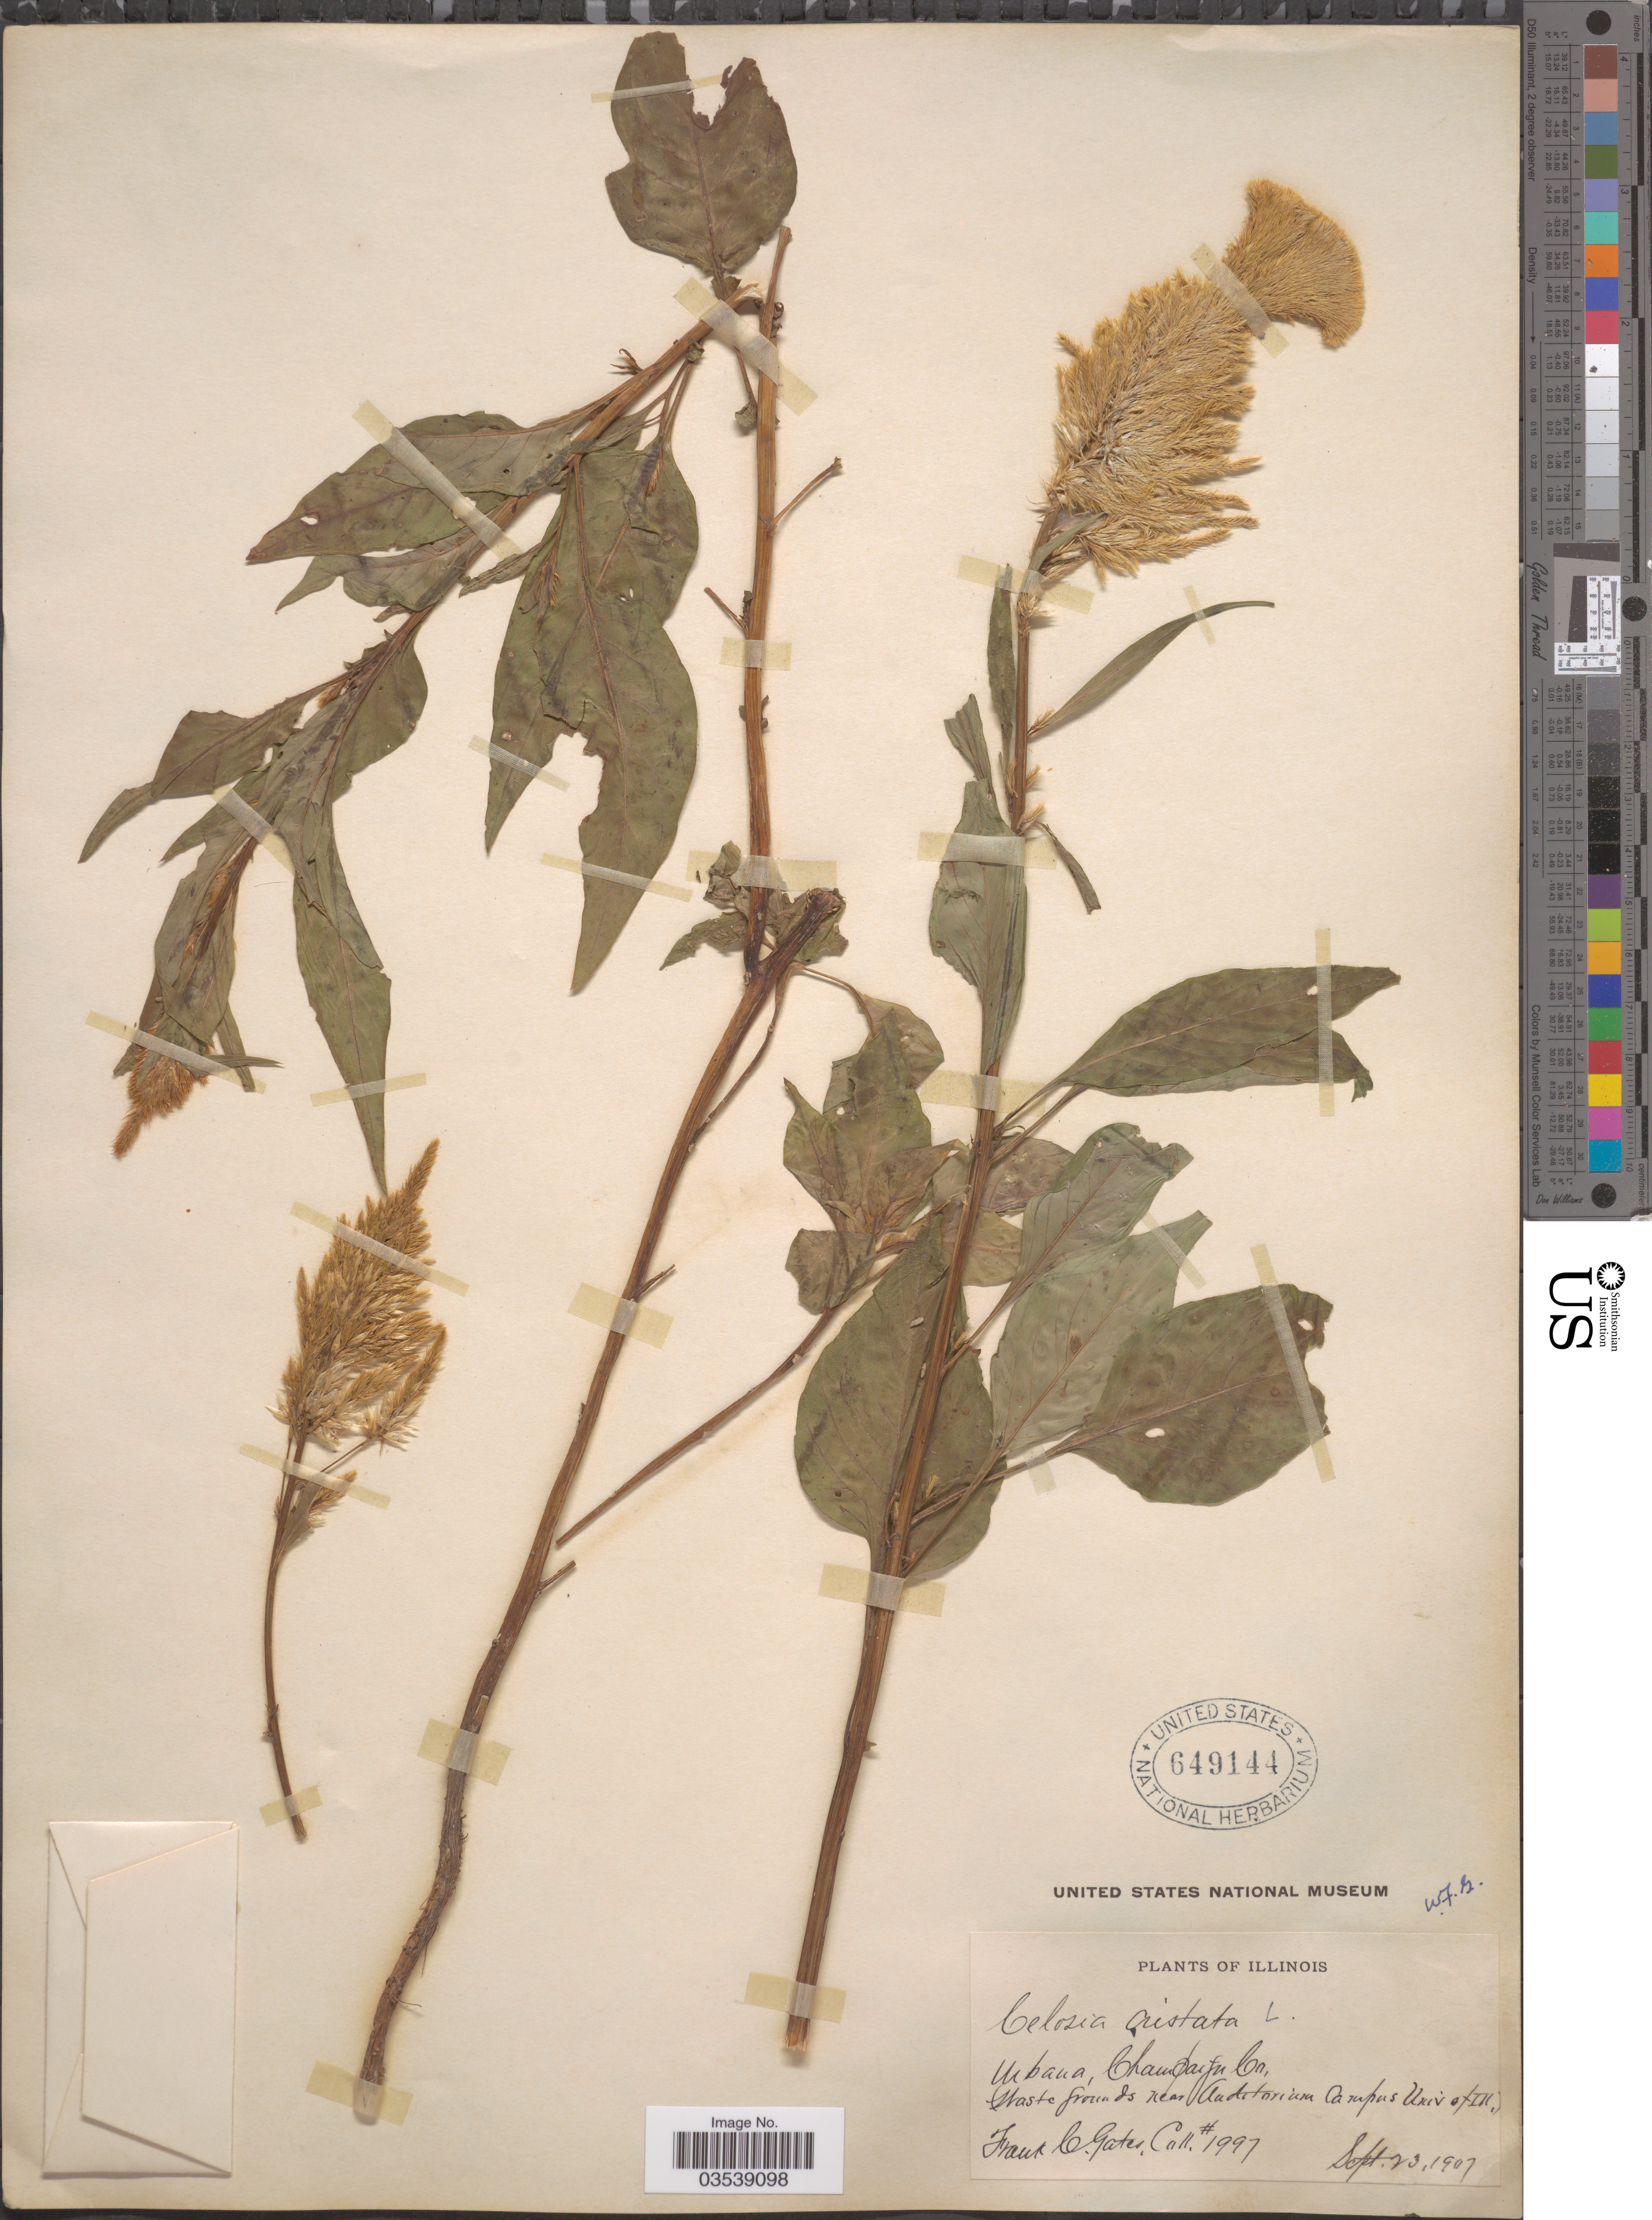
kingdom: Plantae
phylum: Tracheophyta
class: Magnoliopsida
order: Caryophyllales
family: Amaranthaceae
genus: Celosia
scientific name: Celosia cristata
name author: L.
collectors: F. C. Gates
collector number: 1997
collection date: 1907-09-23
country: United States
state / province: Illinois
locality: Waste grounds near Auditorium Campus University.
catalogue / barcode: US 649144